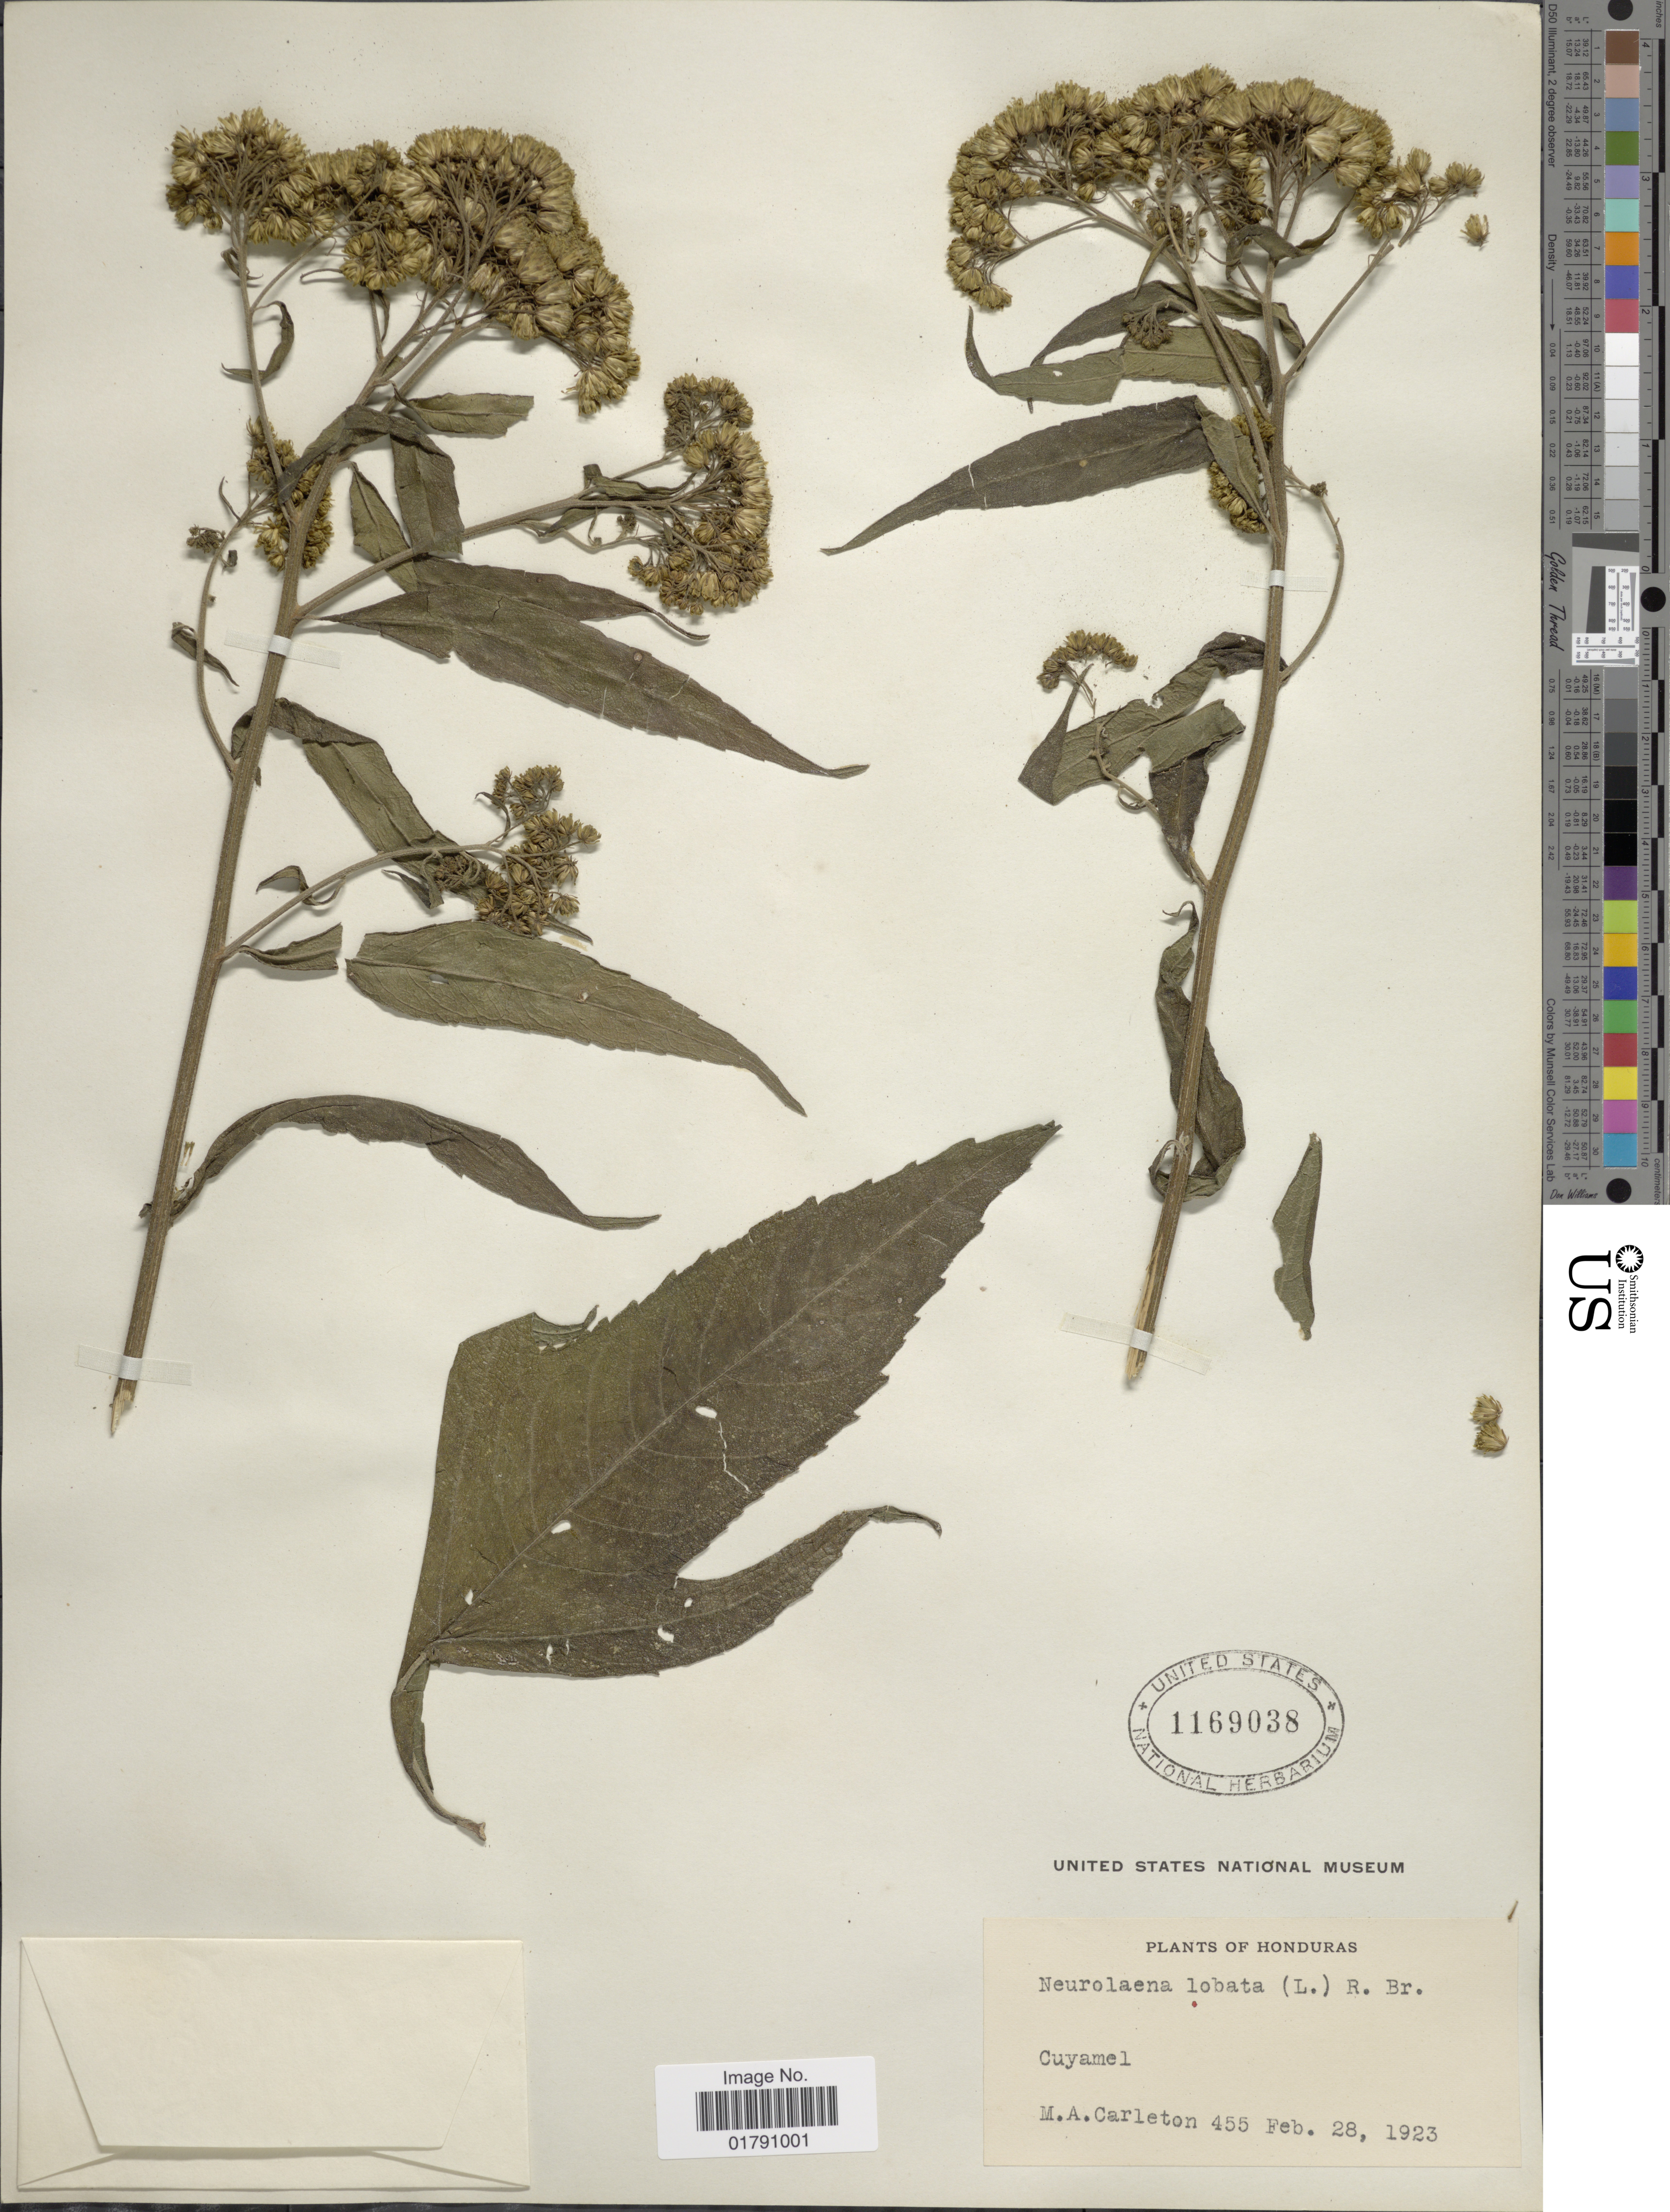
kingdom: Plantae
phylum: Tracheophyta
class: Magnoliopsida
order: Asterales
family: Asteraceae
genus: Neurolaena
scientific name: Neurolaena lobata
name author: (L.) R. Br. ex Cass.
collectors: M. A. Carleton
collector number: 455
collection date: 1923-02-28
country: Honduras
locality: Cuyamel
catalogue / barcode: US 1169038